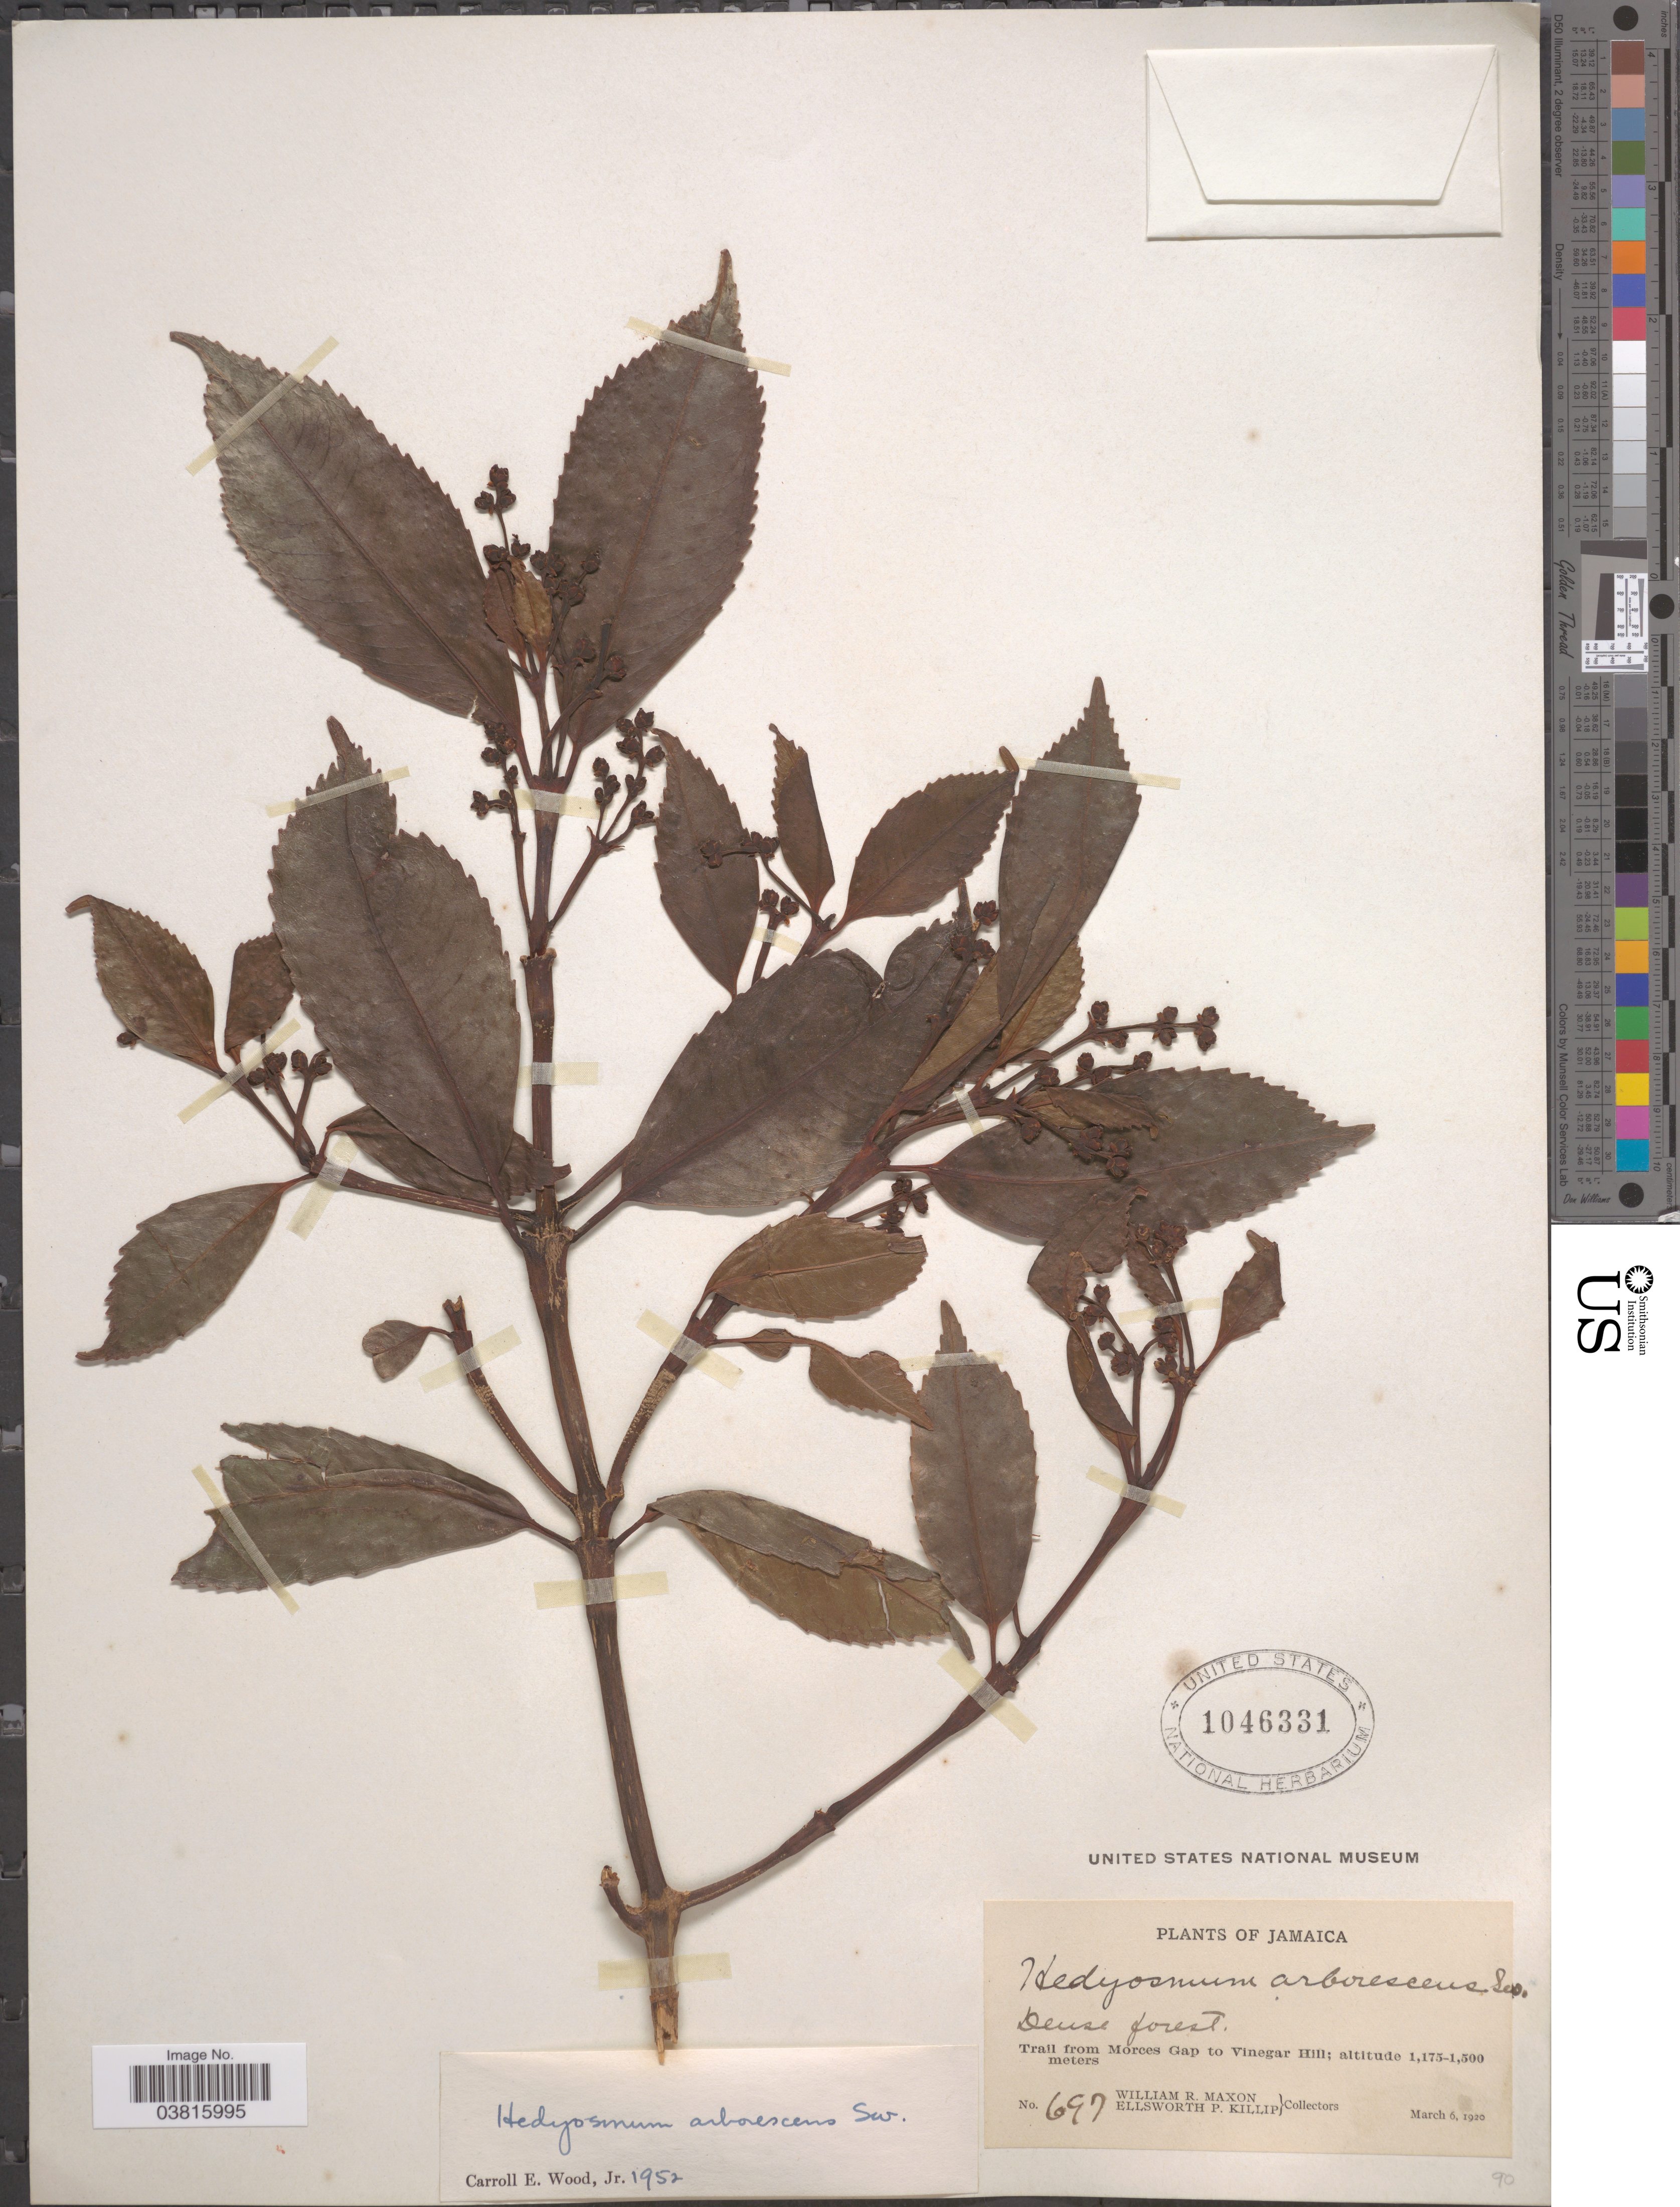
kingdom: Plantae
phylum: Tracheophyta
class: Magnoliopsida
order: Chloranthales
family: Chloranthaceae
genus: Hedyosmum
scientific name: Hedyosmum arborescens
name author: Sw.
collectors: W. R. Maxon & E. P. Killip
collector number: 697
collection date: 1920-03-06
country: Jamaica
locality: Trail from MorcesGap to Vinegar Hill.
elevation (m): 1175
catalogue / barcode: US 1046331